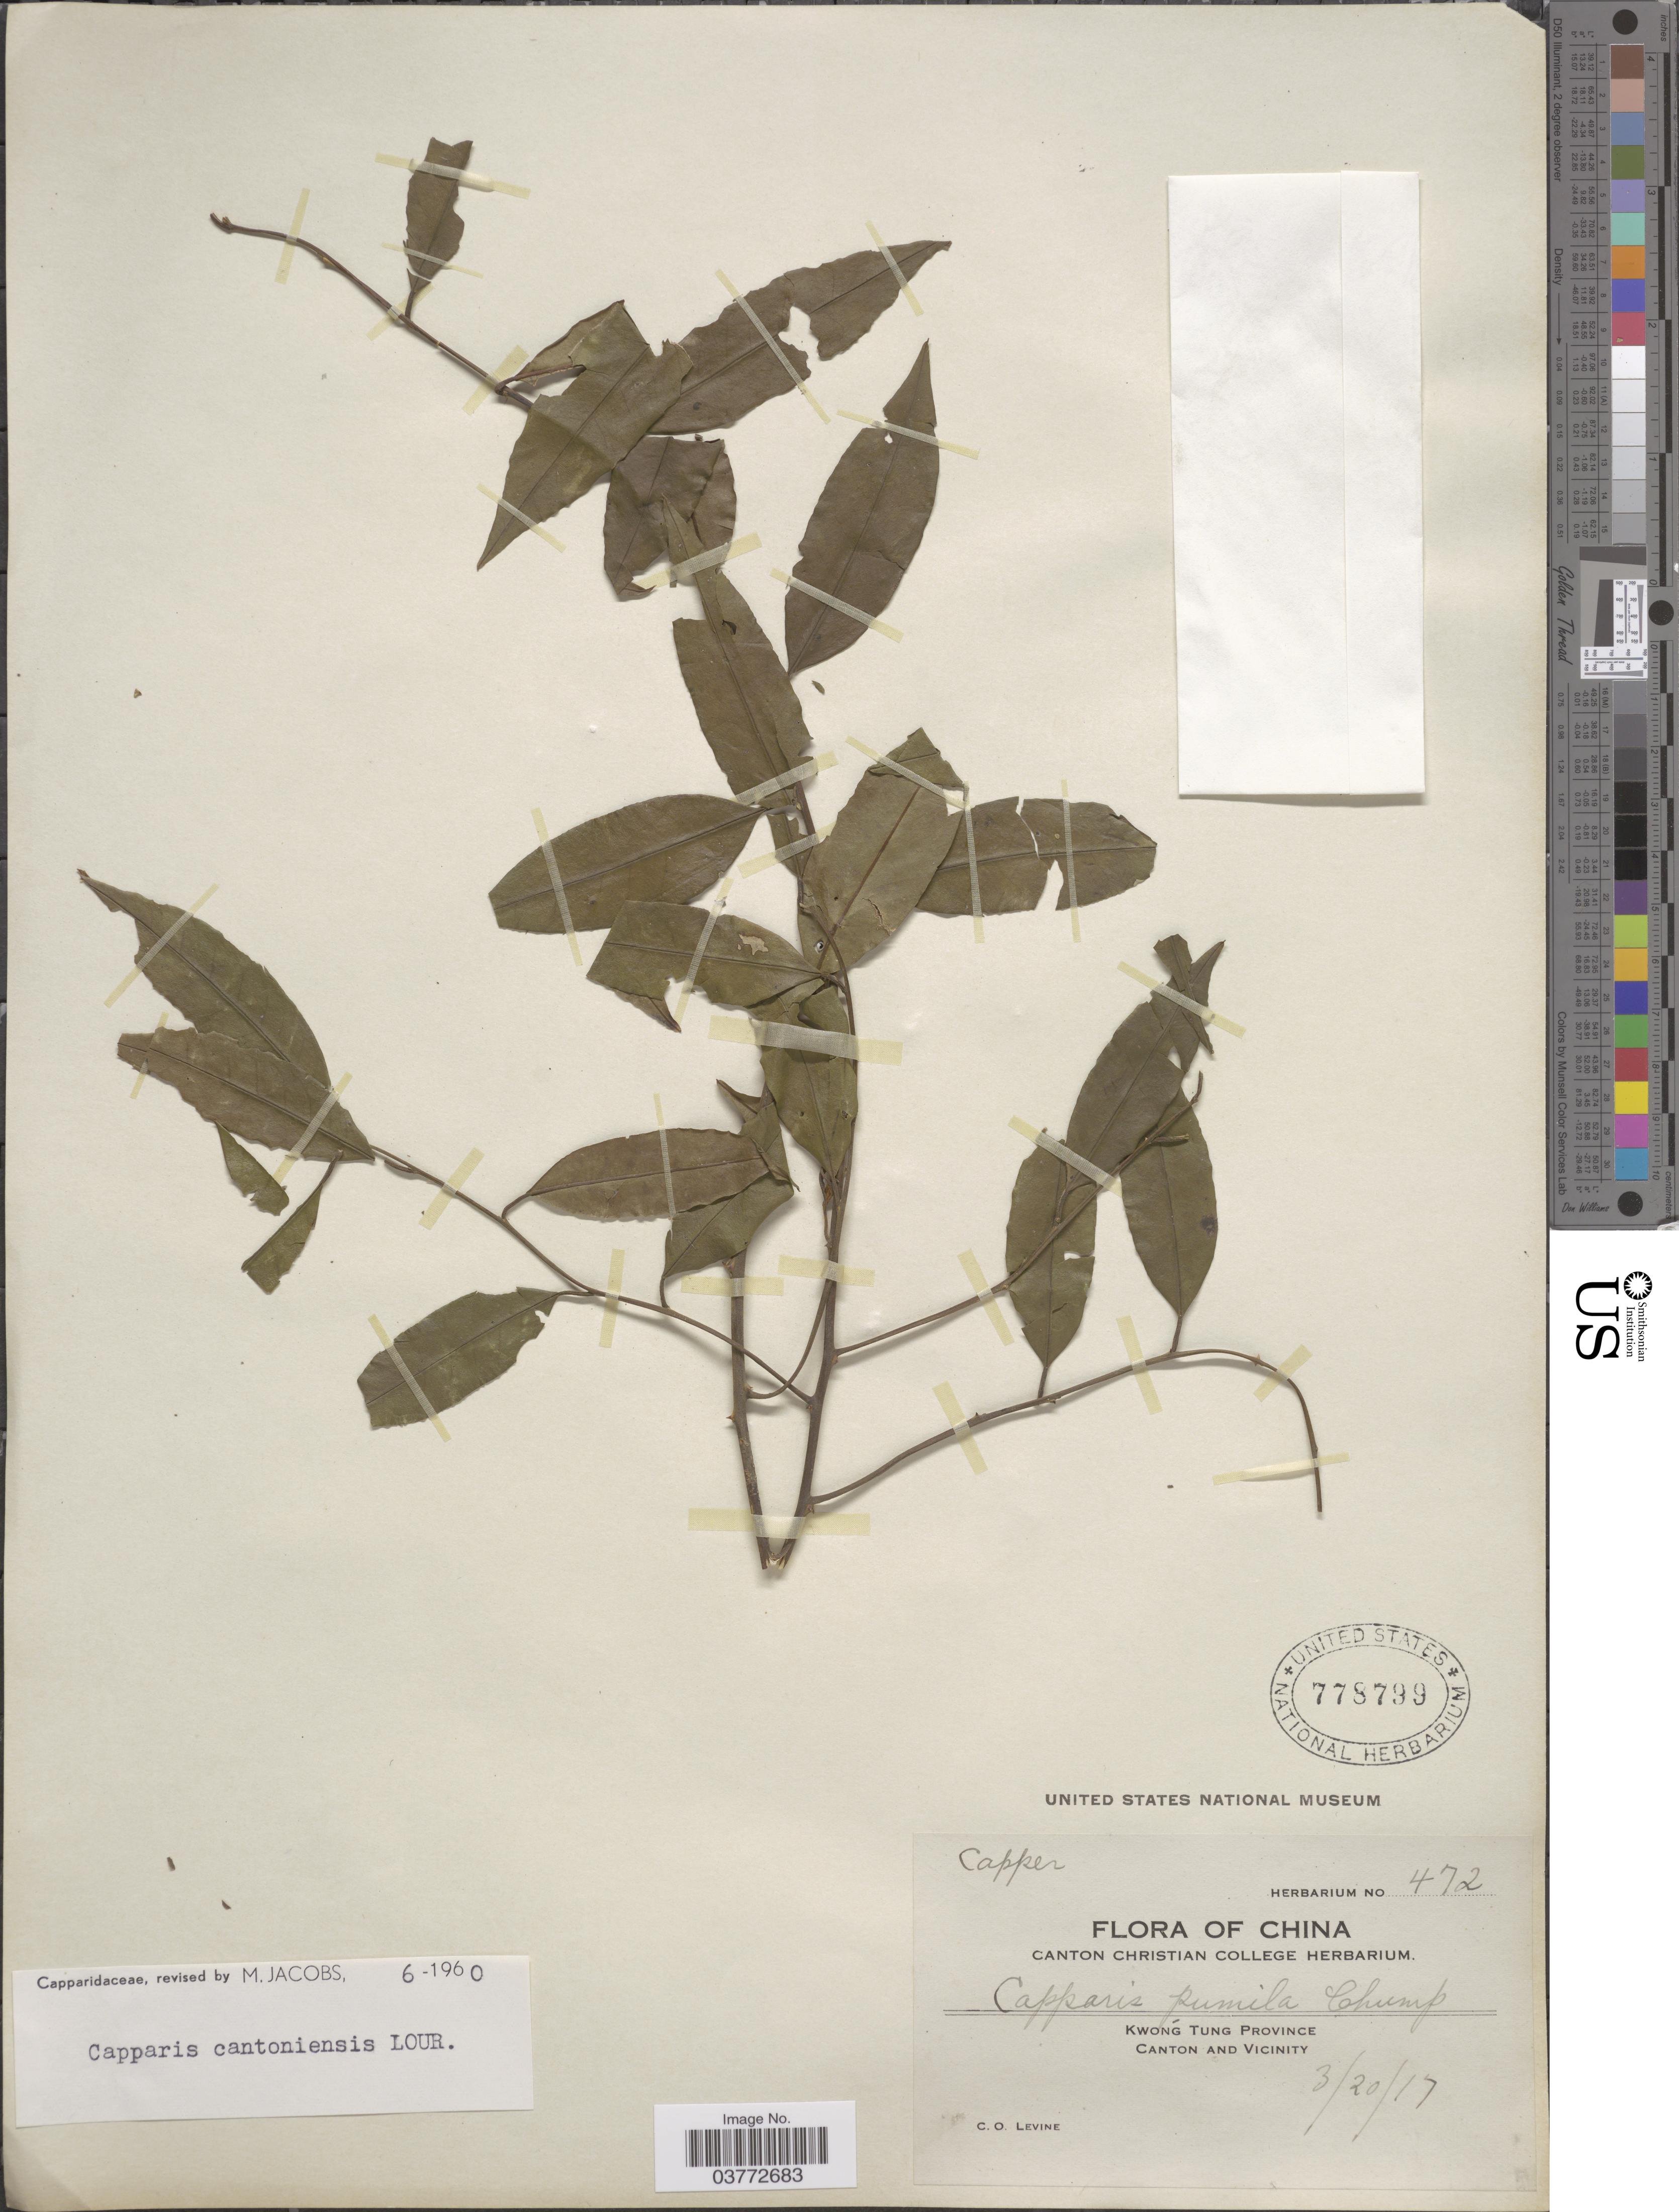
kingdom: Plantae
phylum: Tracheophyta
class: Magnoliopsida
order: Brassicales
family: Capparaceae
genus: Capparis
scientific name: Capparis cantoniensis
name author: Lour.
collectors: C. O. Levine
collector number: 472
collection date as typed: Transcribed d/m/y: 20/3/17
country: China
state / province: Guangdong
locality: Kwong Tung Province. Canton and Vicinity.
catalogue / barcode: US 778799